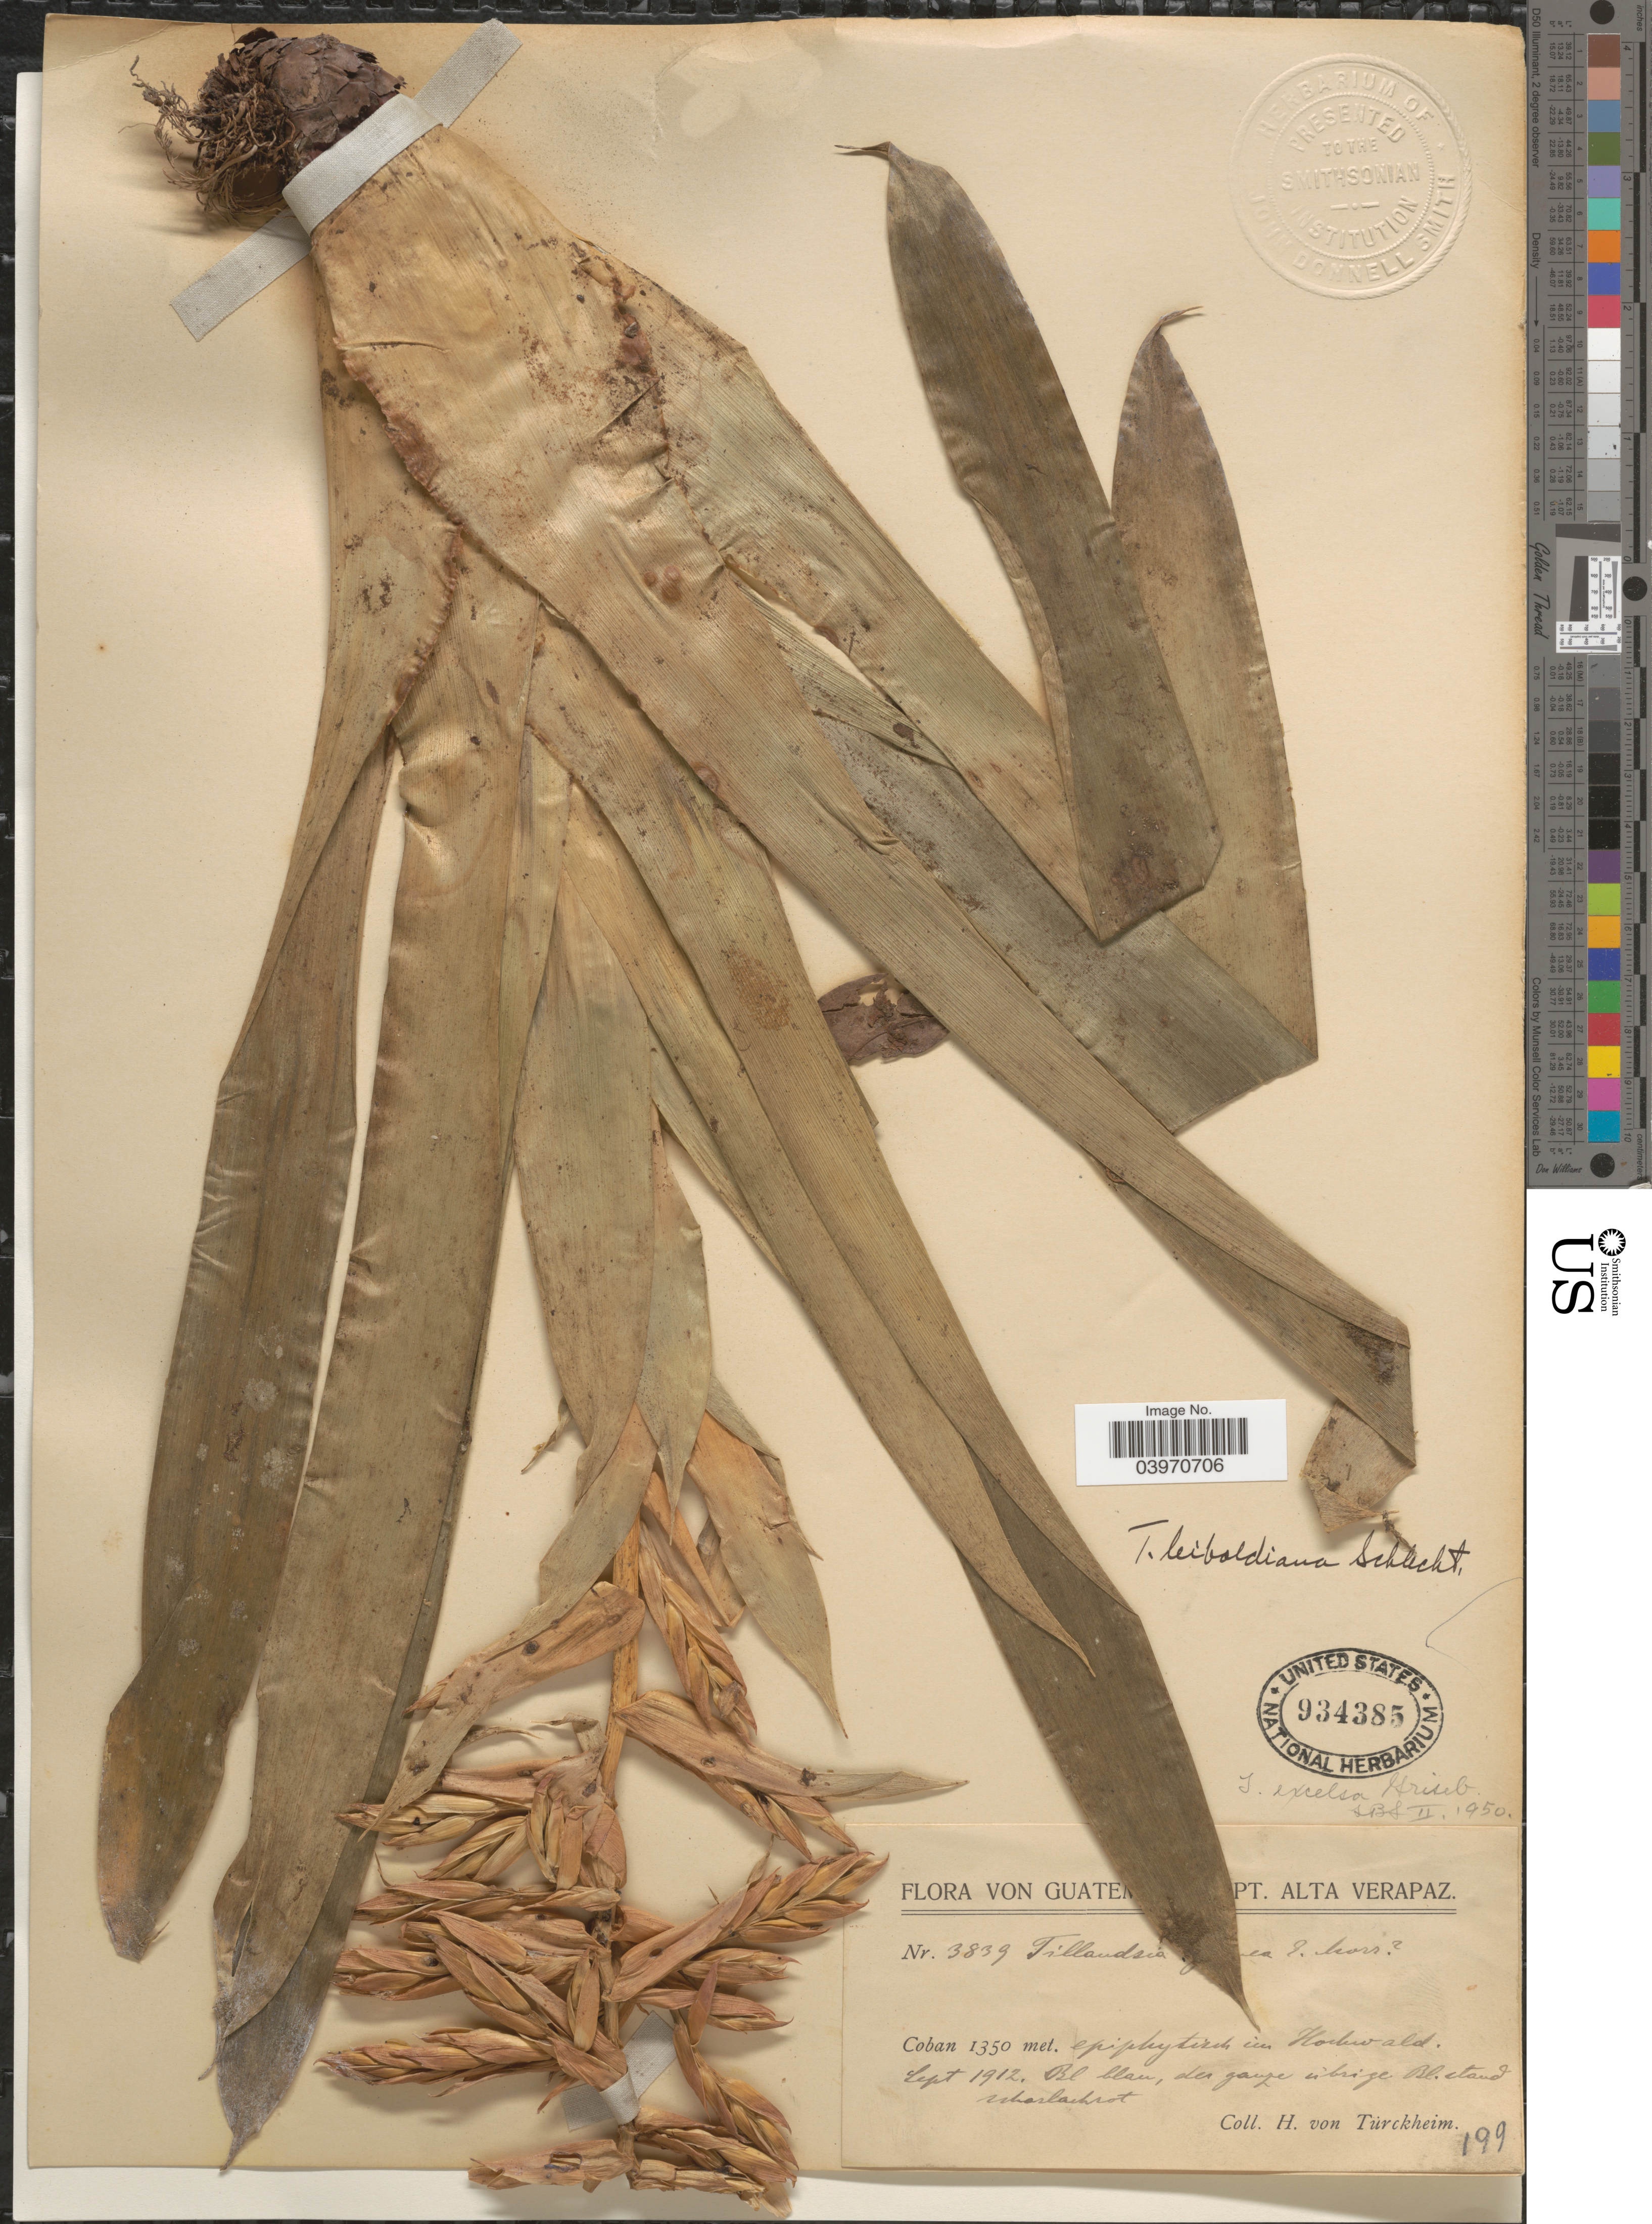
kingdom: Plantae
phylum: Tracheophyta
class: Liliopsida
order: Poales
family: Bromeliaceae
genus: Tillandsia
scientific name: Tillandsia excelsa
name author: Griseb.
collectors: H. von Türckheim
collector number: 3839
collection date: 1912-09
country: Guatemala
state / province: Alta Verapaz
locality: Alta Verapaz. Coban. In Hohwald.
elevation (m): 1350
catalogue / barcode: US 934385